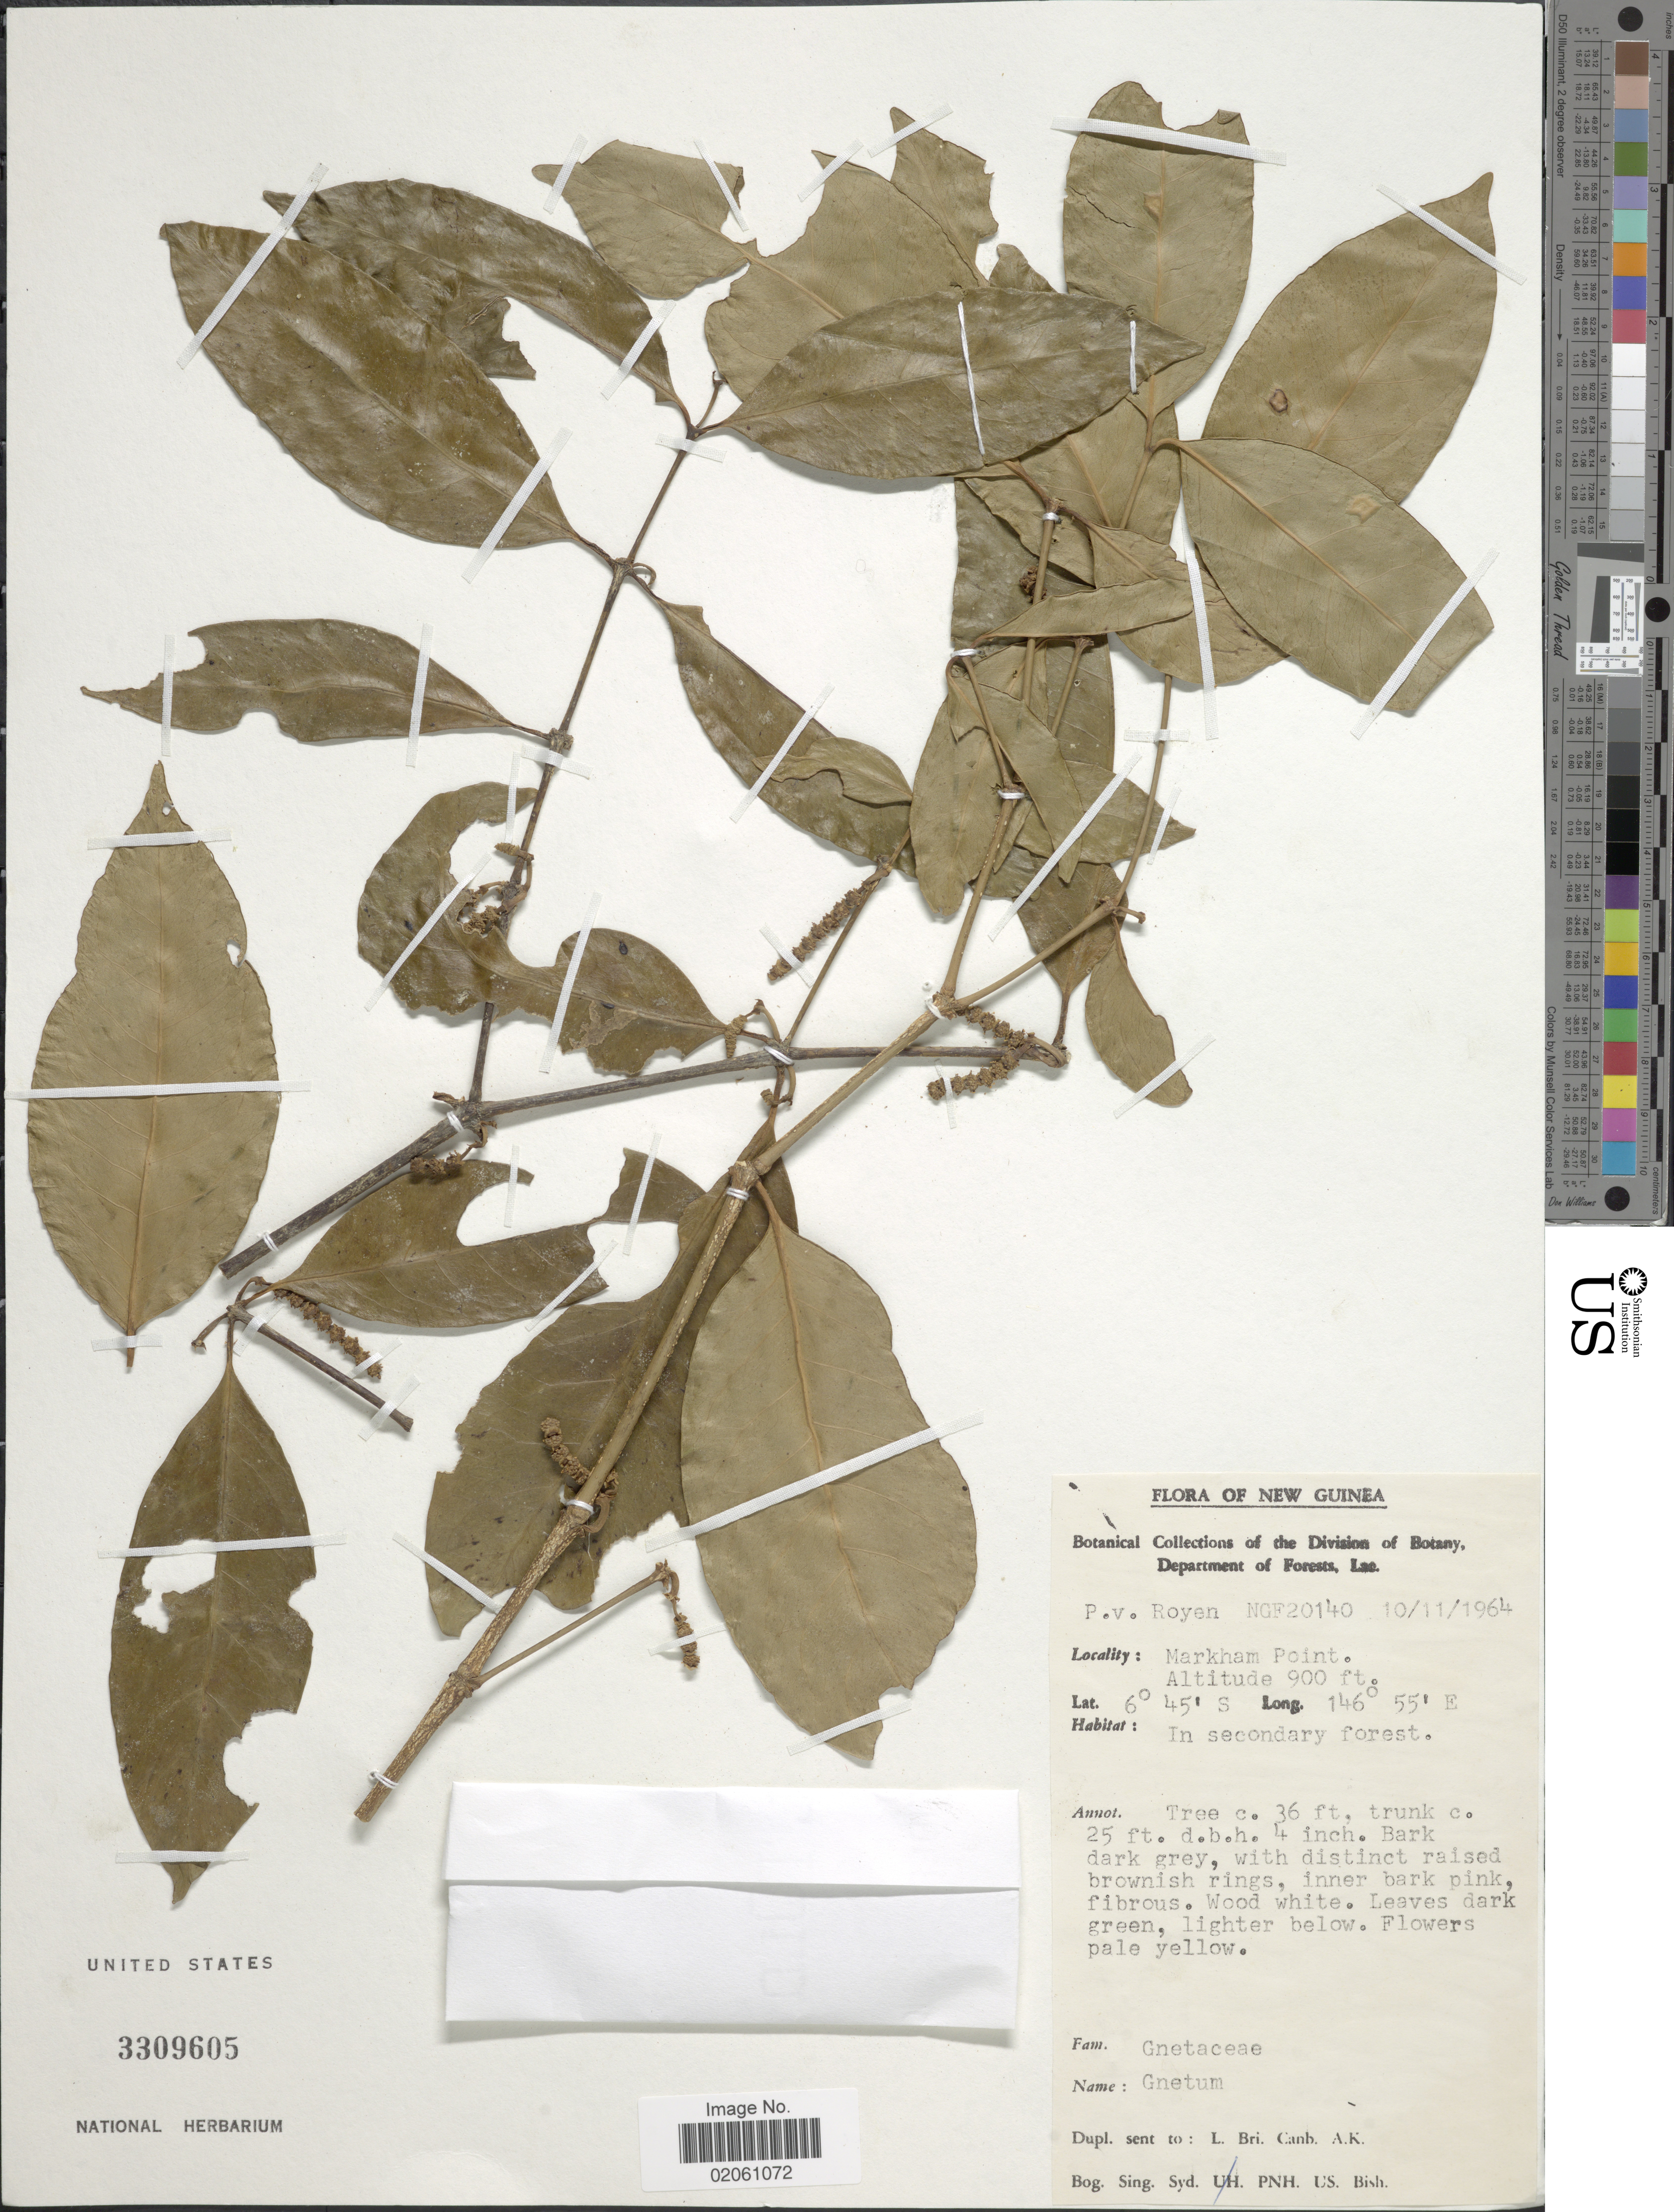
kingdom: Plantae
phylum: Tracheophyta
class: Gnetopsida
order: Gnetales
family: Gnetaceae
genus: Gnetum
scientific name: Gnetum sp.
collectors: P. van Royen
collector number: NGF20140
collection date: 1964-11-10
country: Papua New Guinea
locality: New Guinea, Markham Point, In secondary forest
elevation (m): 274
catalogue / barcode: US 3309605